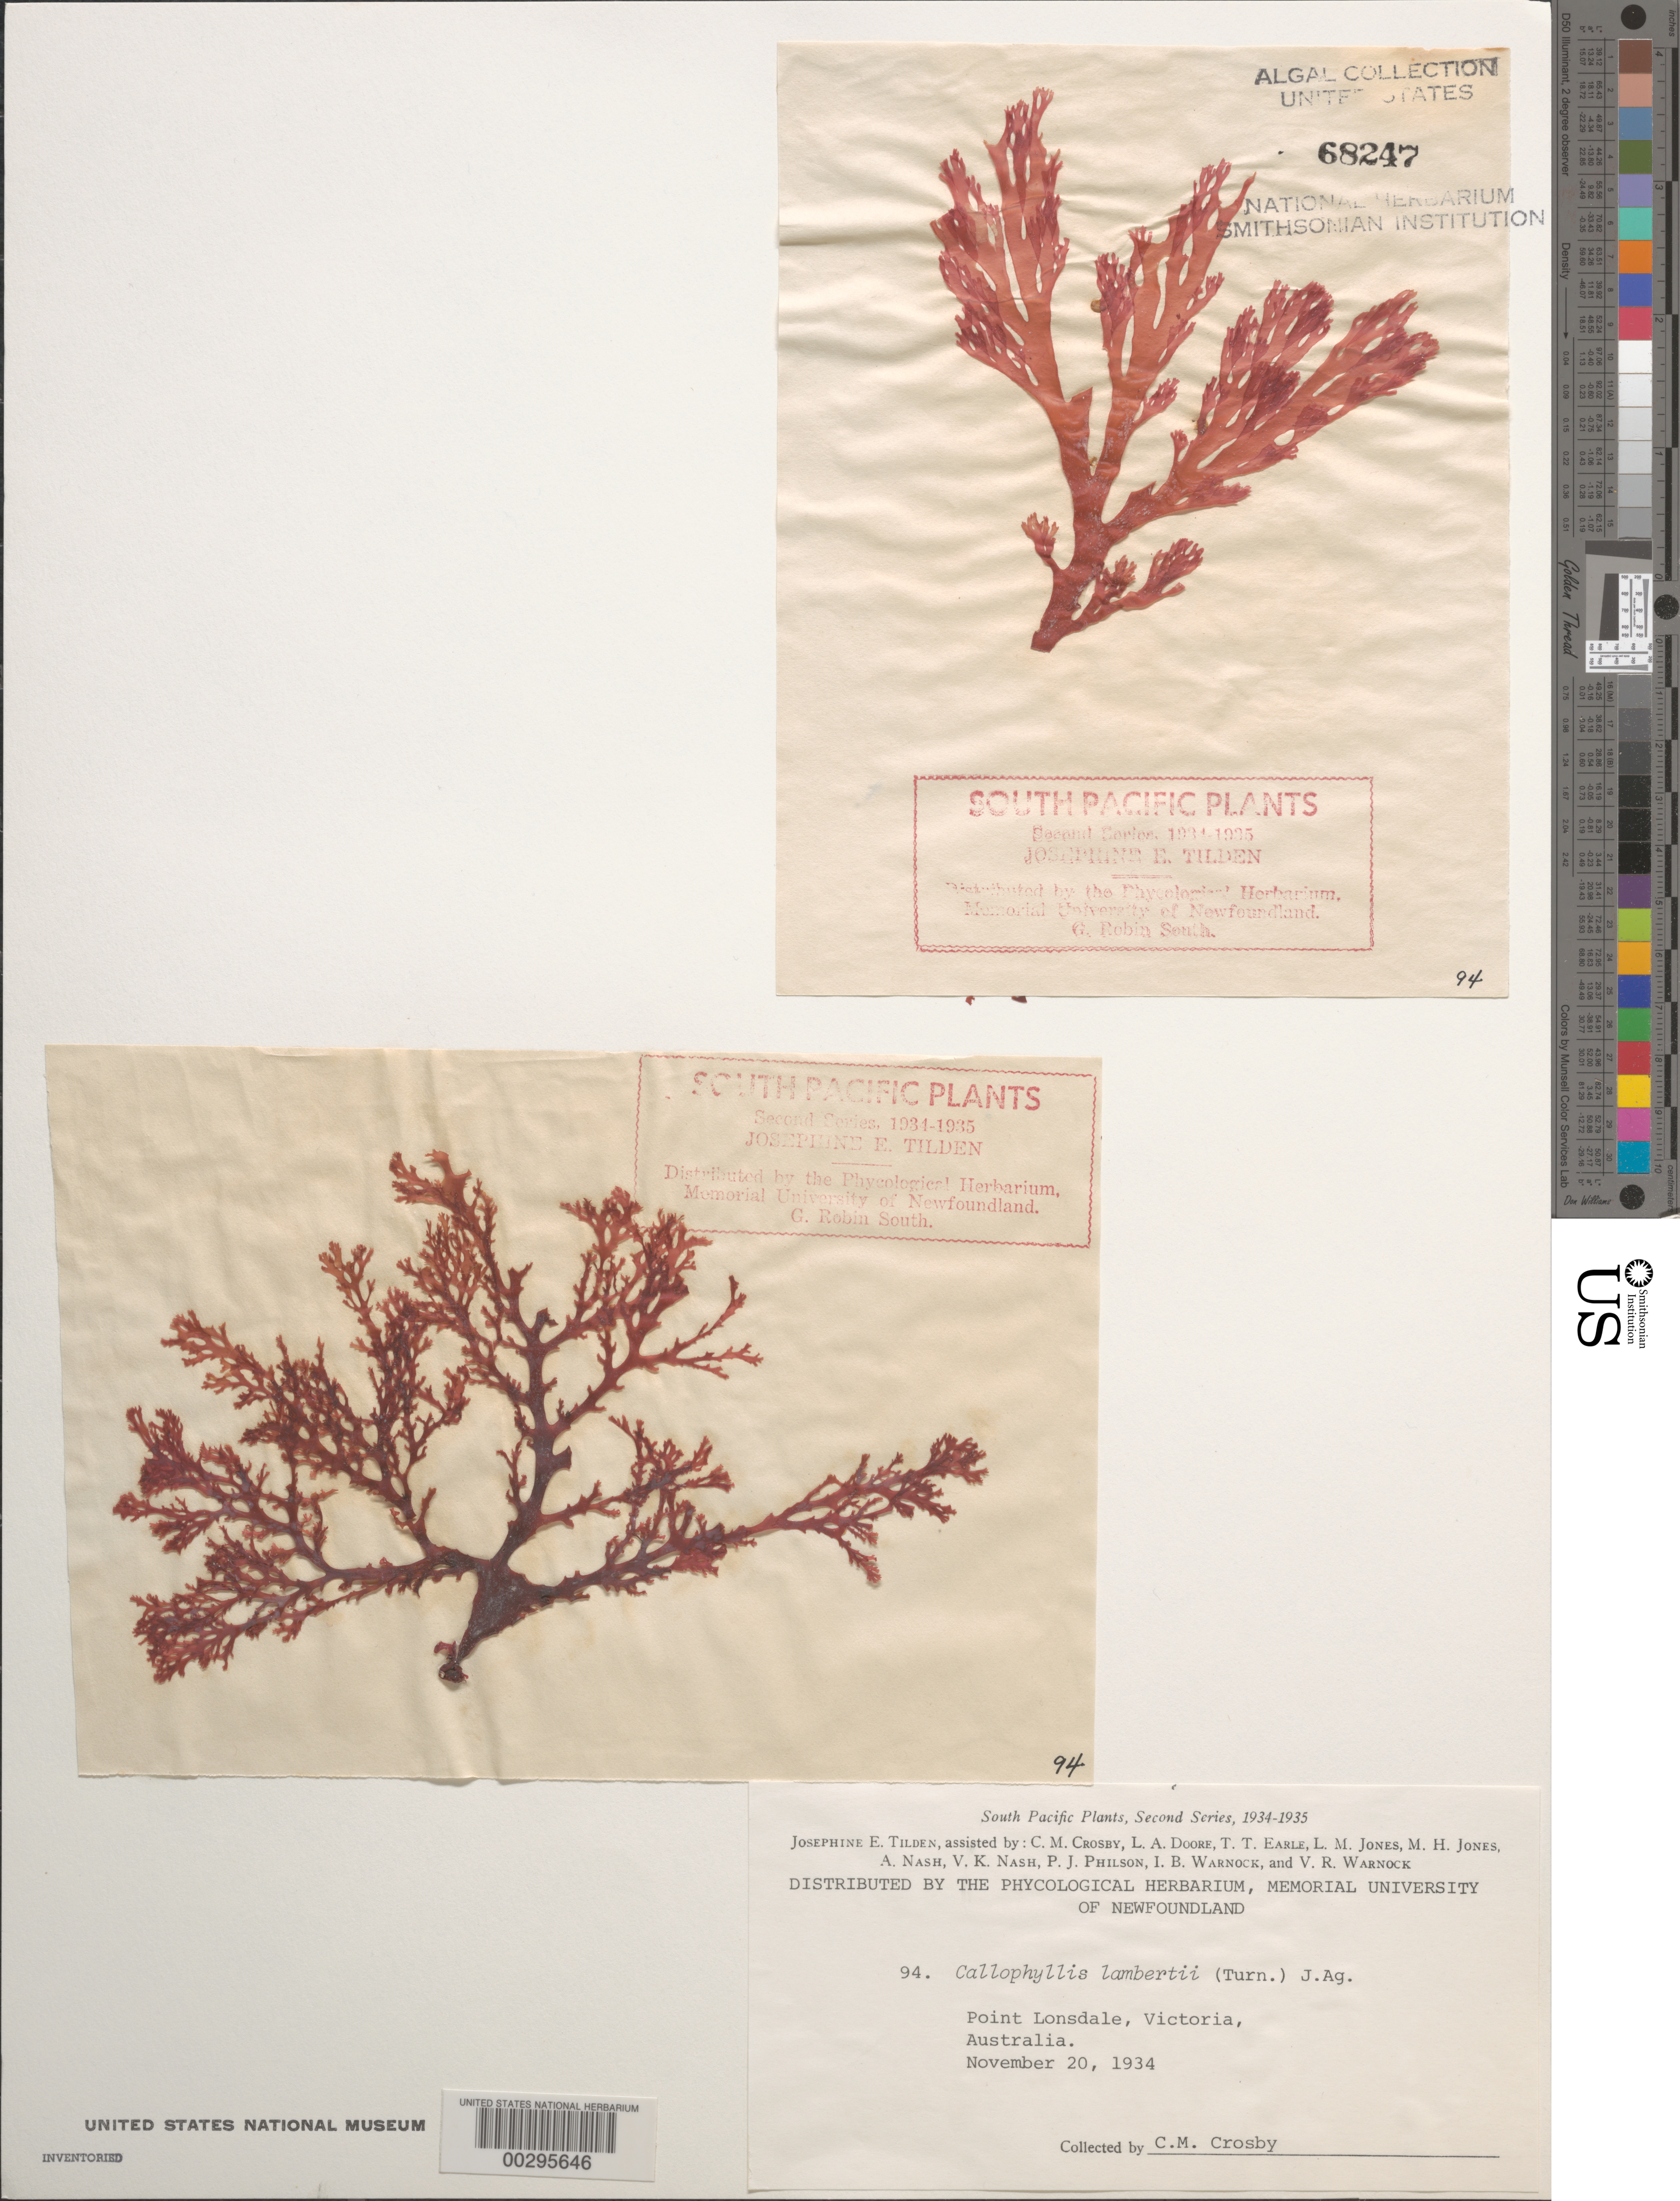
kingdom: Plantae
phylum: Rhodophyta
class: Florideophyceae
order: Gigartinales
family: Kallymeniaceae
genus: Callophyllis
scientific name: Callophyllis lambertii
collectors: C. M. Crosby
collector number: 94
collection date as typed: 20 Nov 1934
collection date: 1934-11-20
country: Australia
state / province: Victoria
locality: Point lonsdale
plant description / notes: Tilden, South Pacific Plants, Second Series, 1934-1935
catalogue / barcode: US 68247